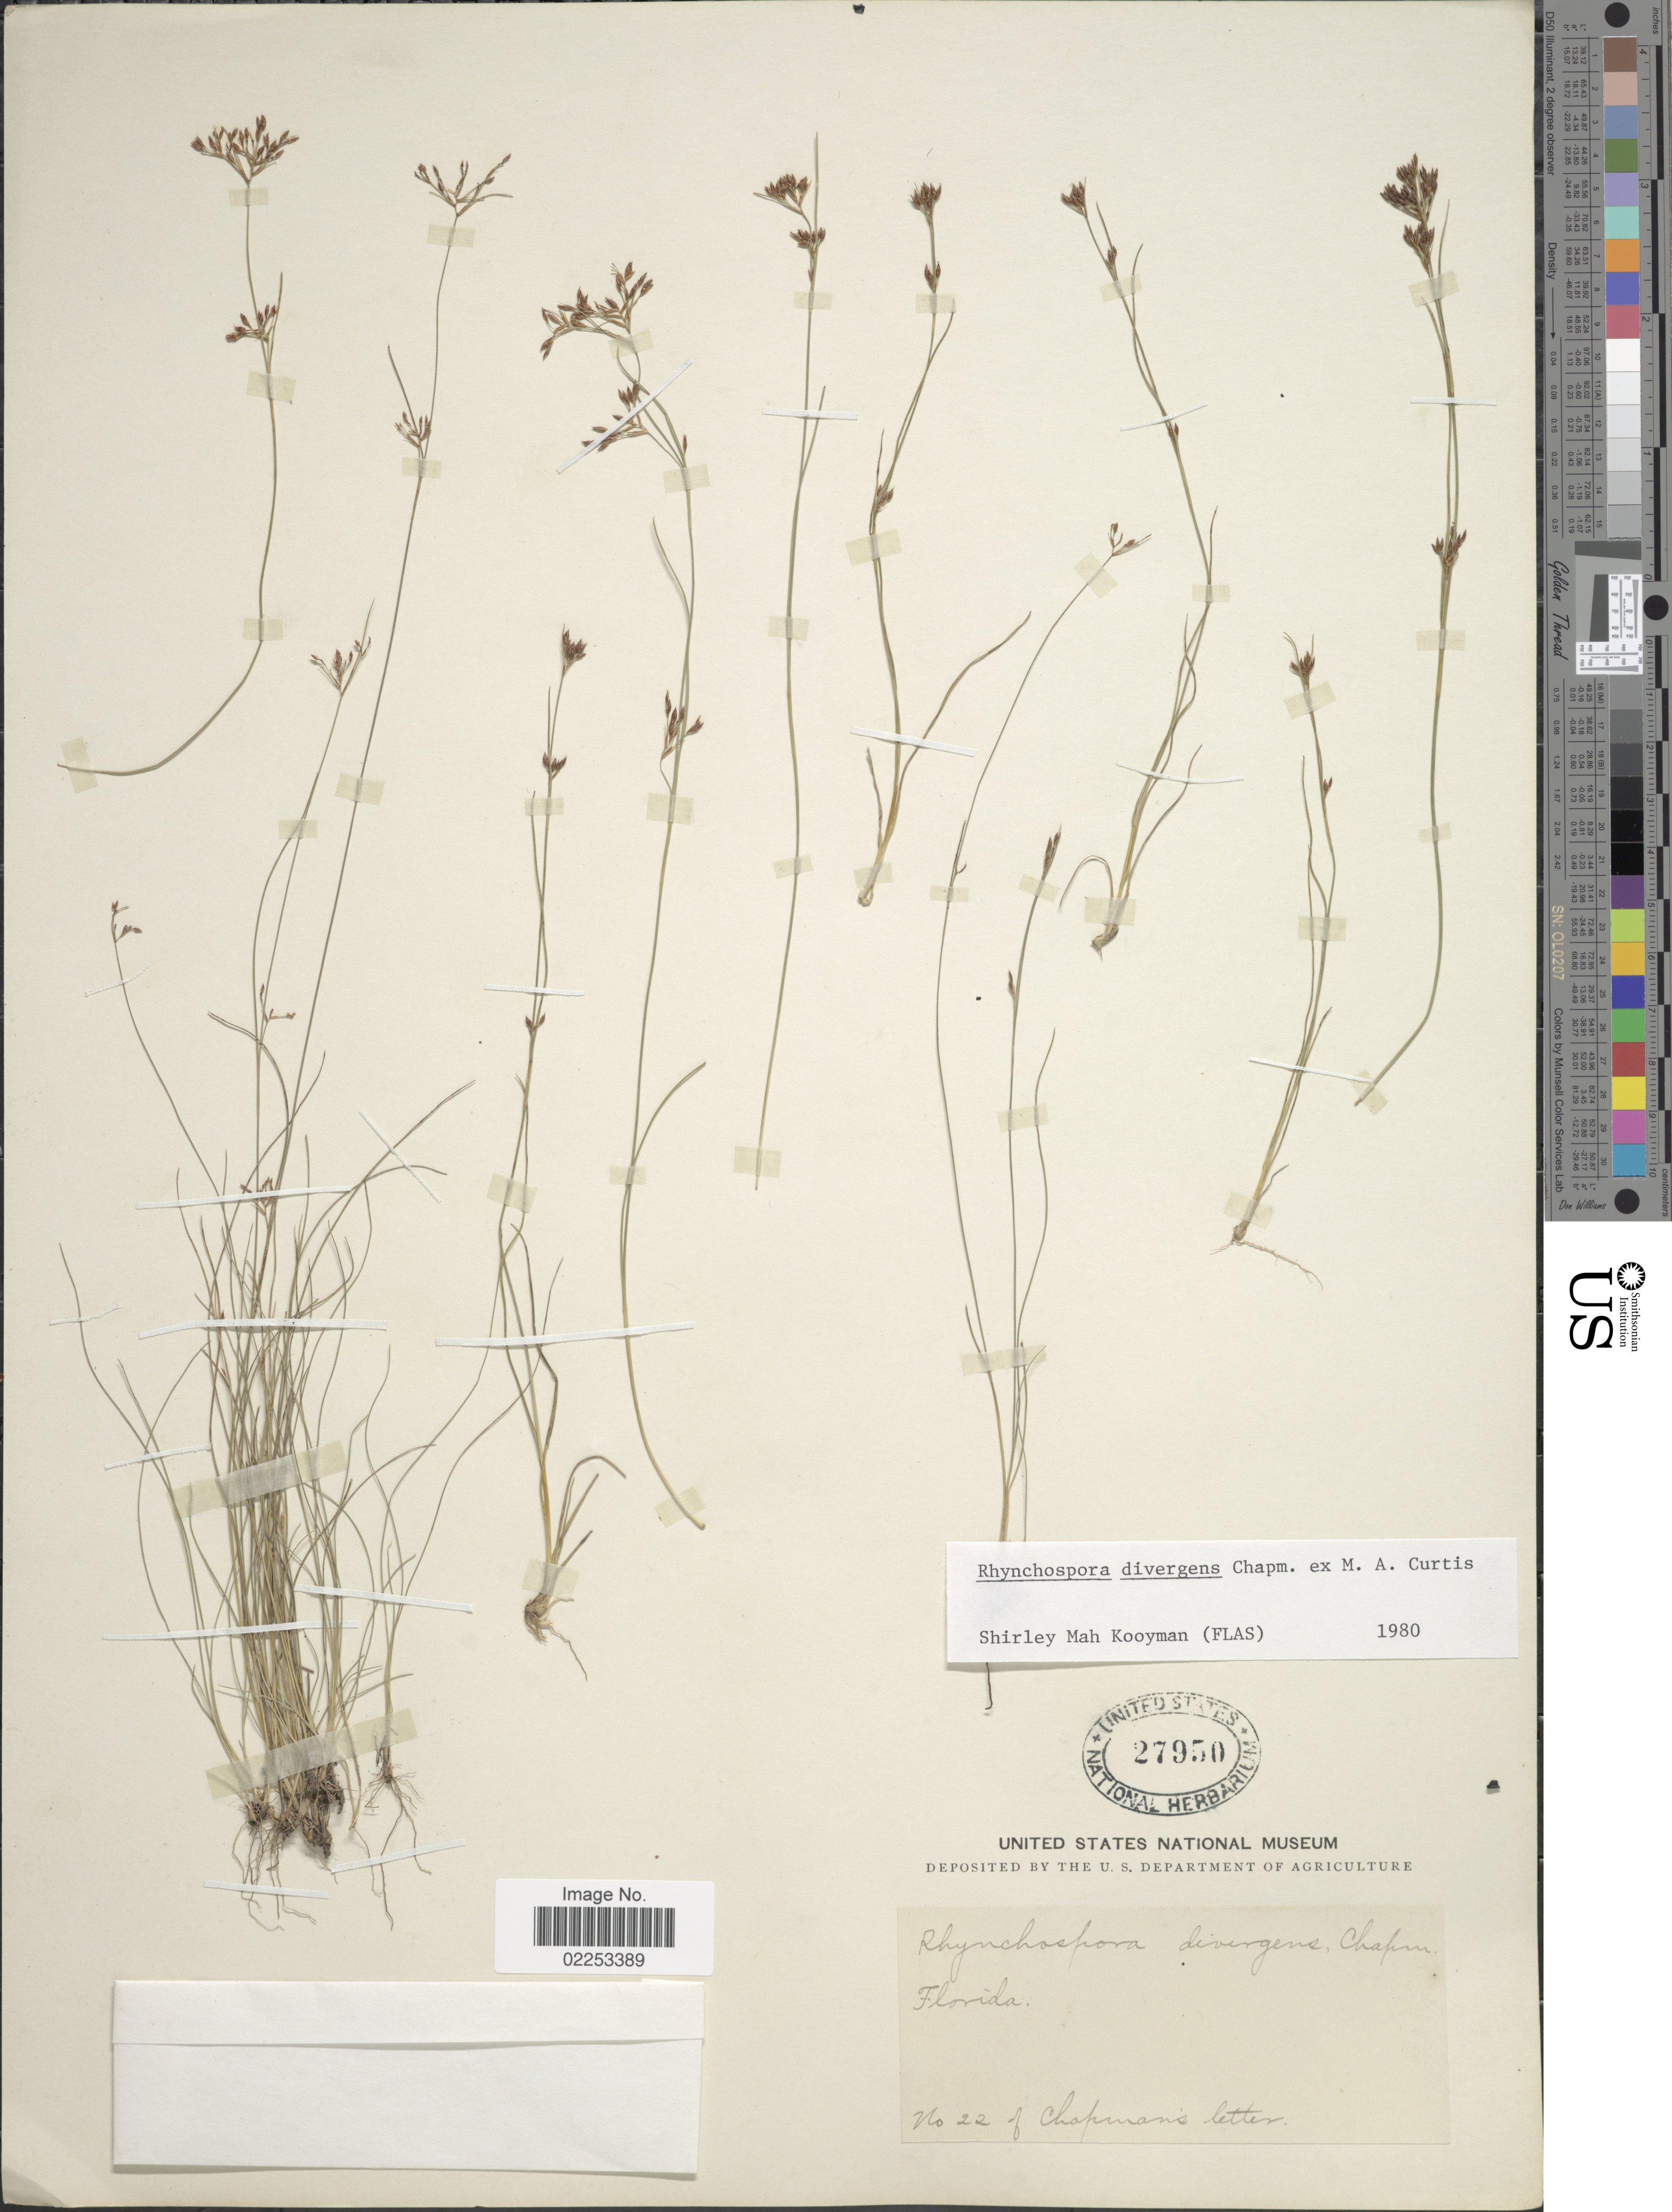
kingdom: Plantae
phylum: Tracheophyta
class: Liliopsida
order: Poales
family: Cyperaceae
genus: Rhynchospora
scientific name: Rhynchospora divergens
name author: Chapm. ex M.A. Curtis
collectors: A. Chapman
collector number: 22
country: United States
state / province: Florida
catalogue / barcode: US 27950